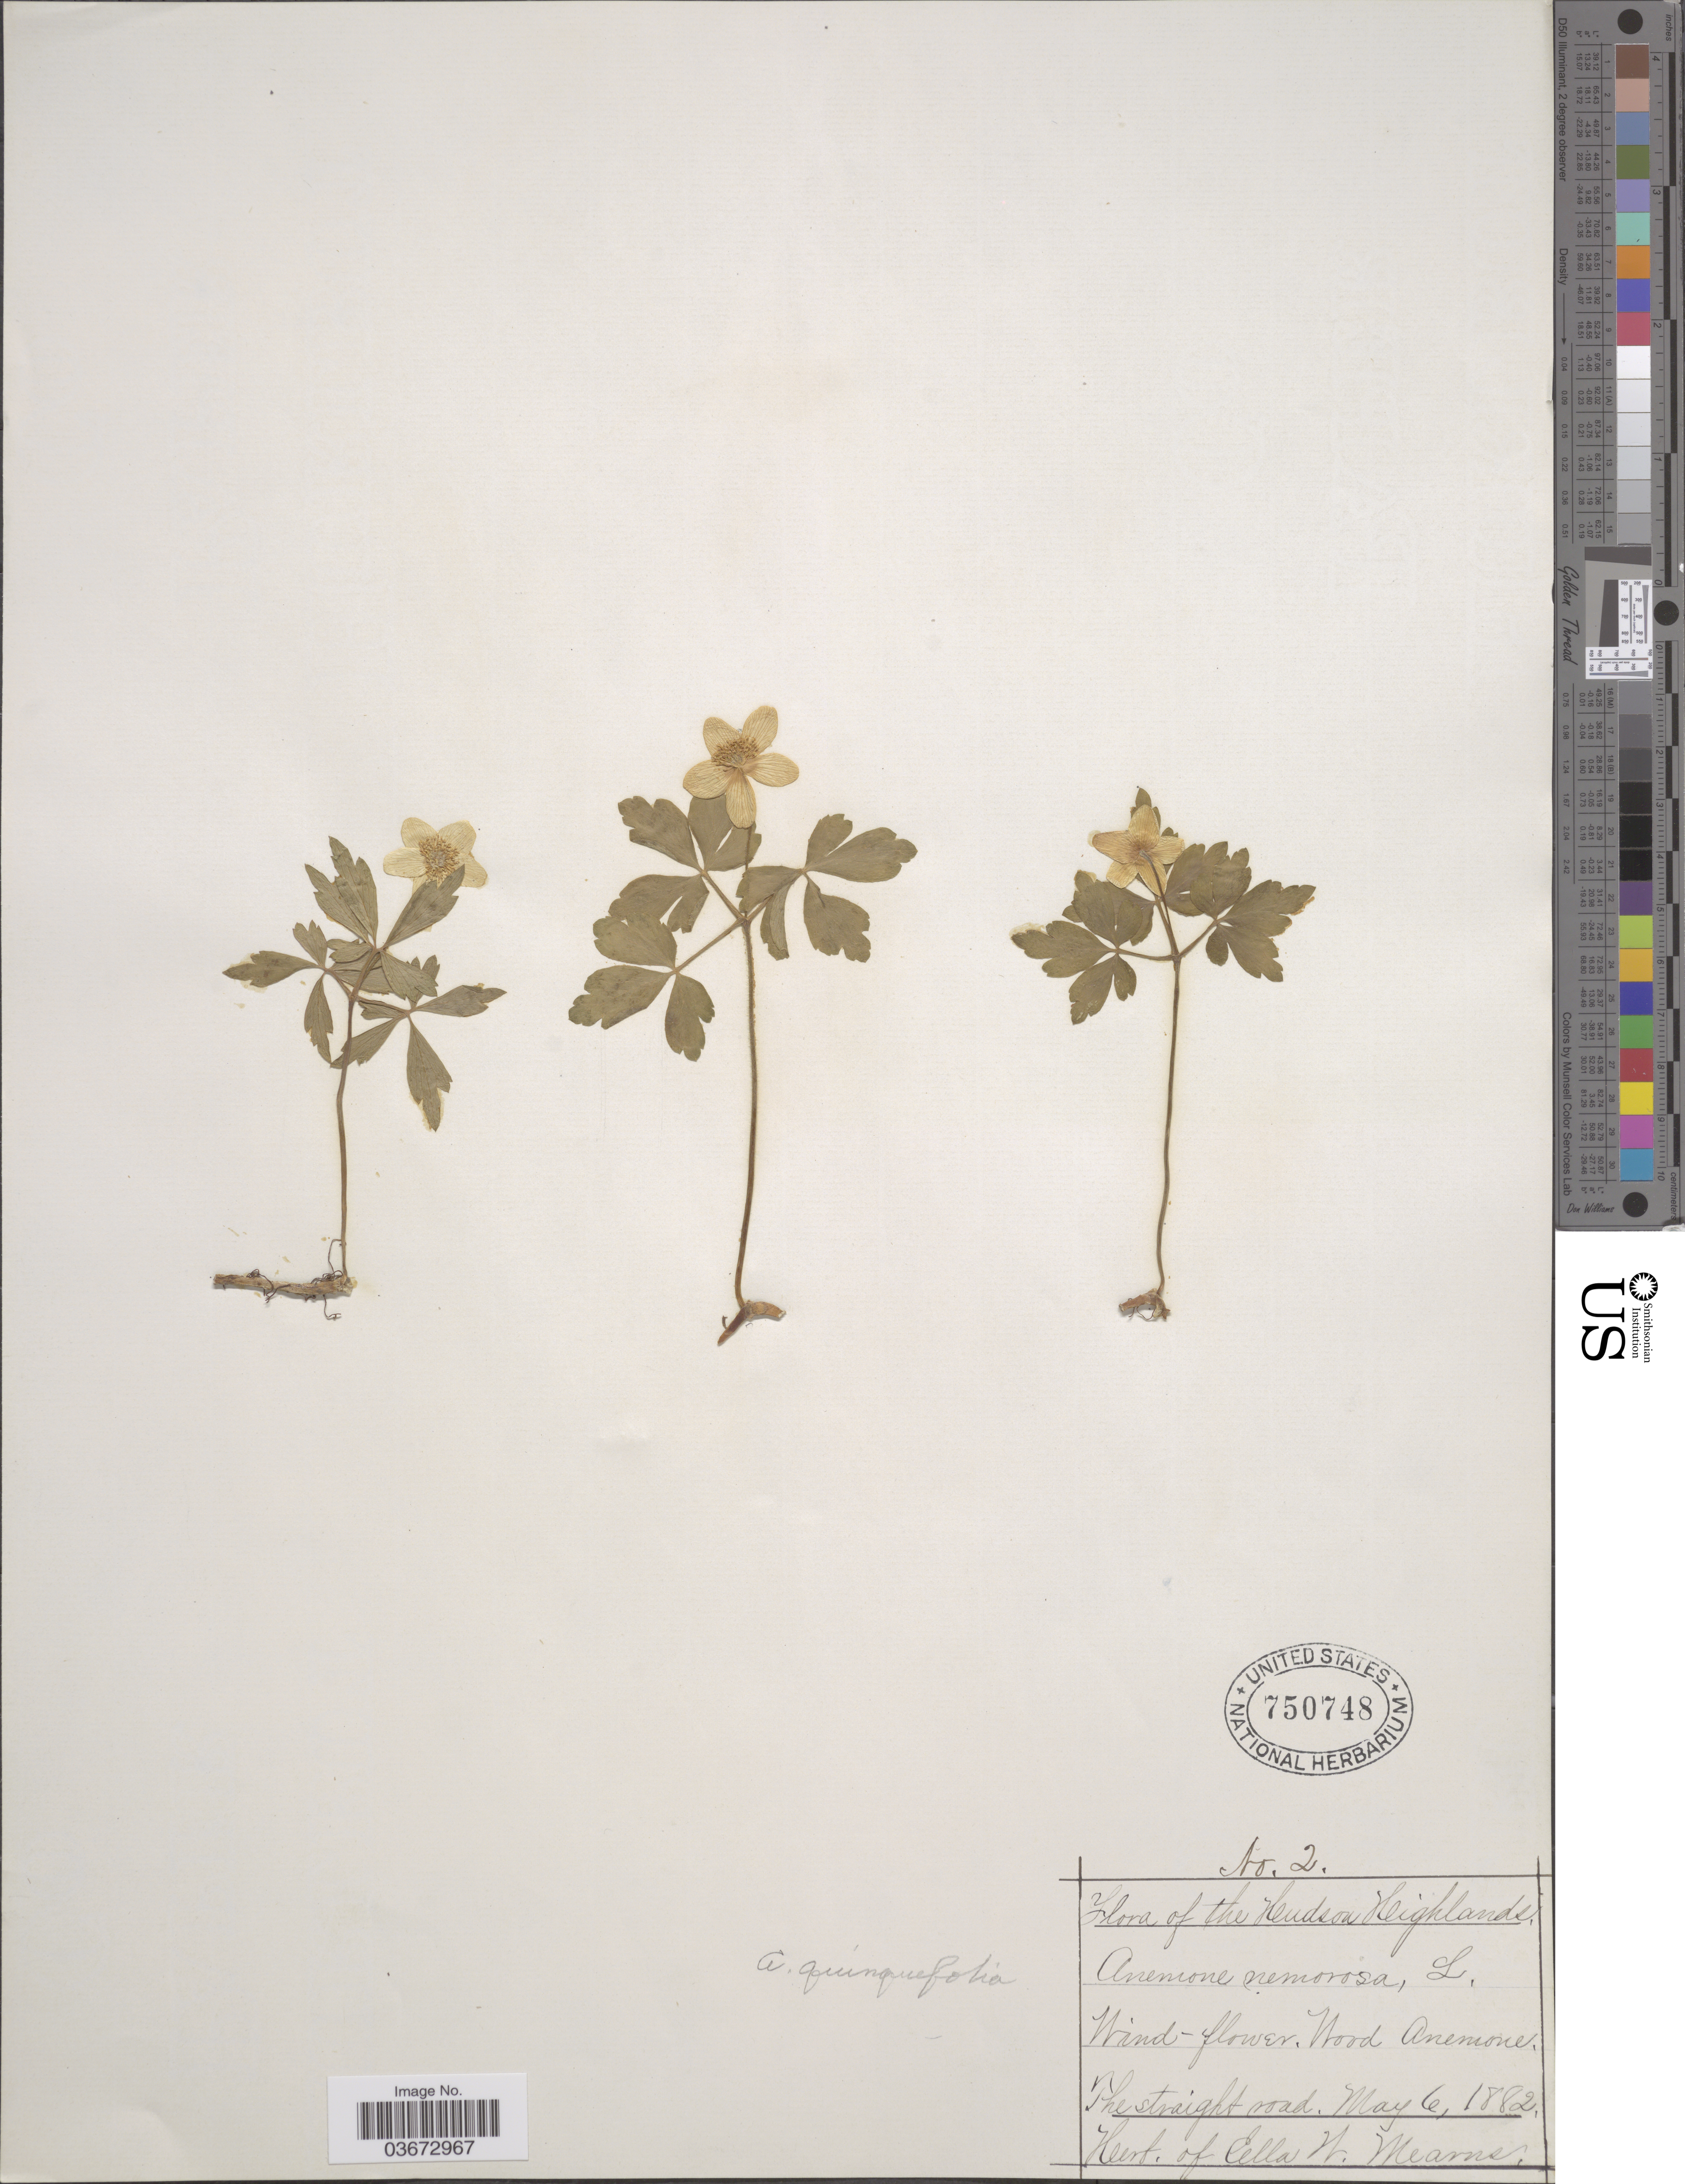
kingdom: Plantae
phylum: Tracheophyta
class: Magnoliopsida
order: Ranunculales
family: Ranunculaceae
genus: Anemone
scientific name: Anemone quinquefolia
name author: L.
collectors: ex herb. Ella W. Mearns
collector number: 2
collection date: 1882-05-06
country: United States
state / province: New York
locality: The Hudson Highlands. The straight road.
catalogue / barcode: US 750748